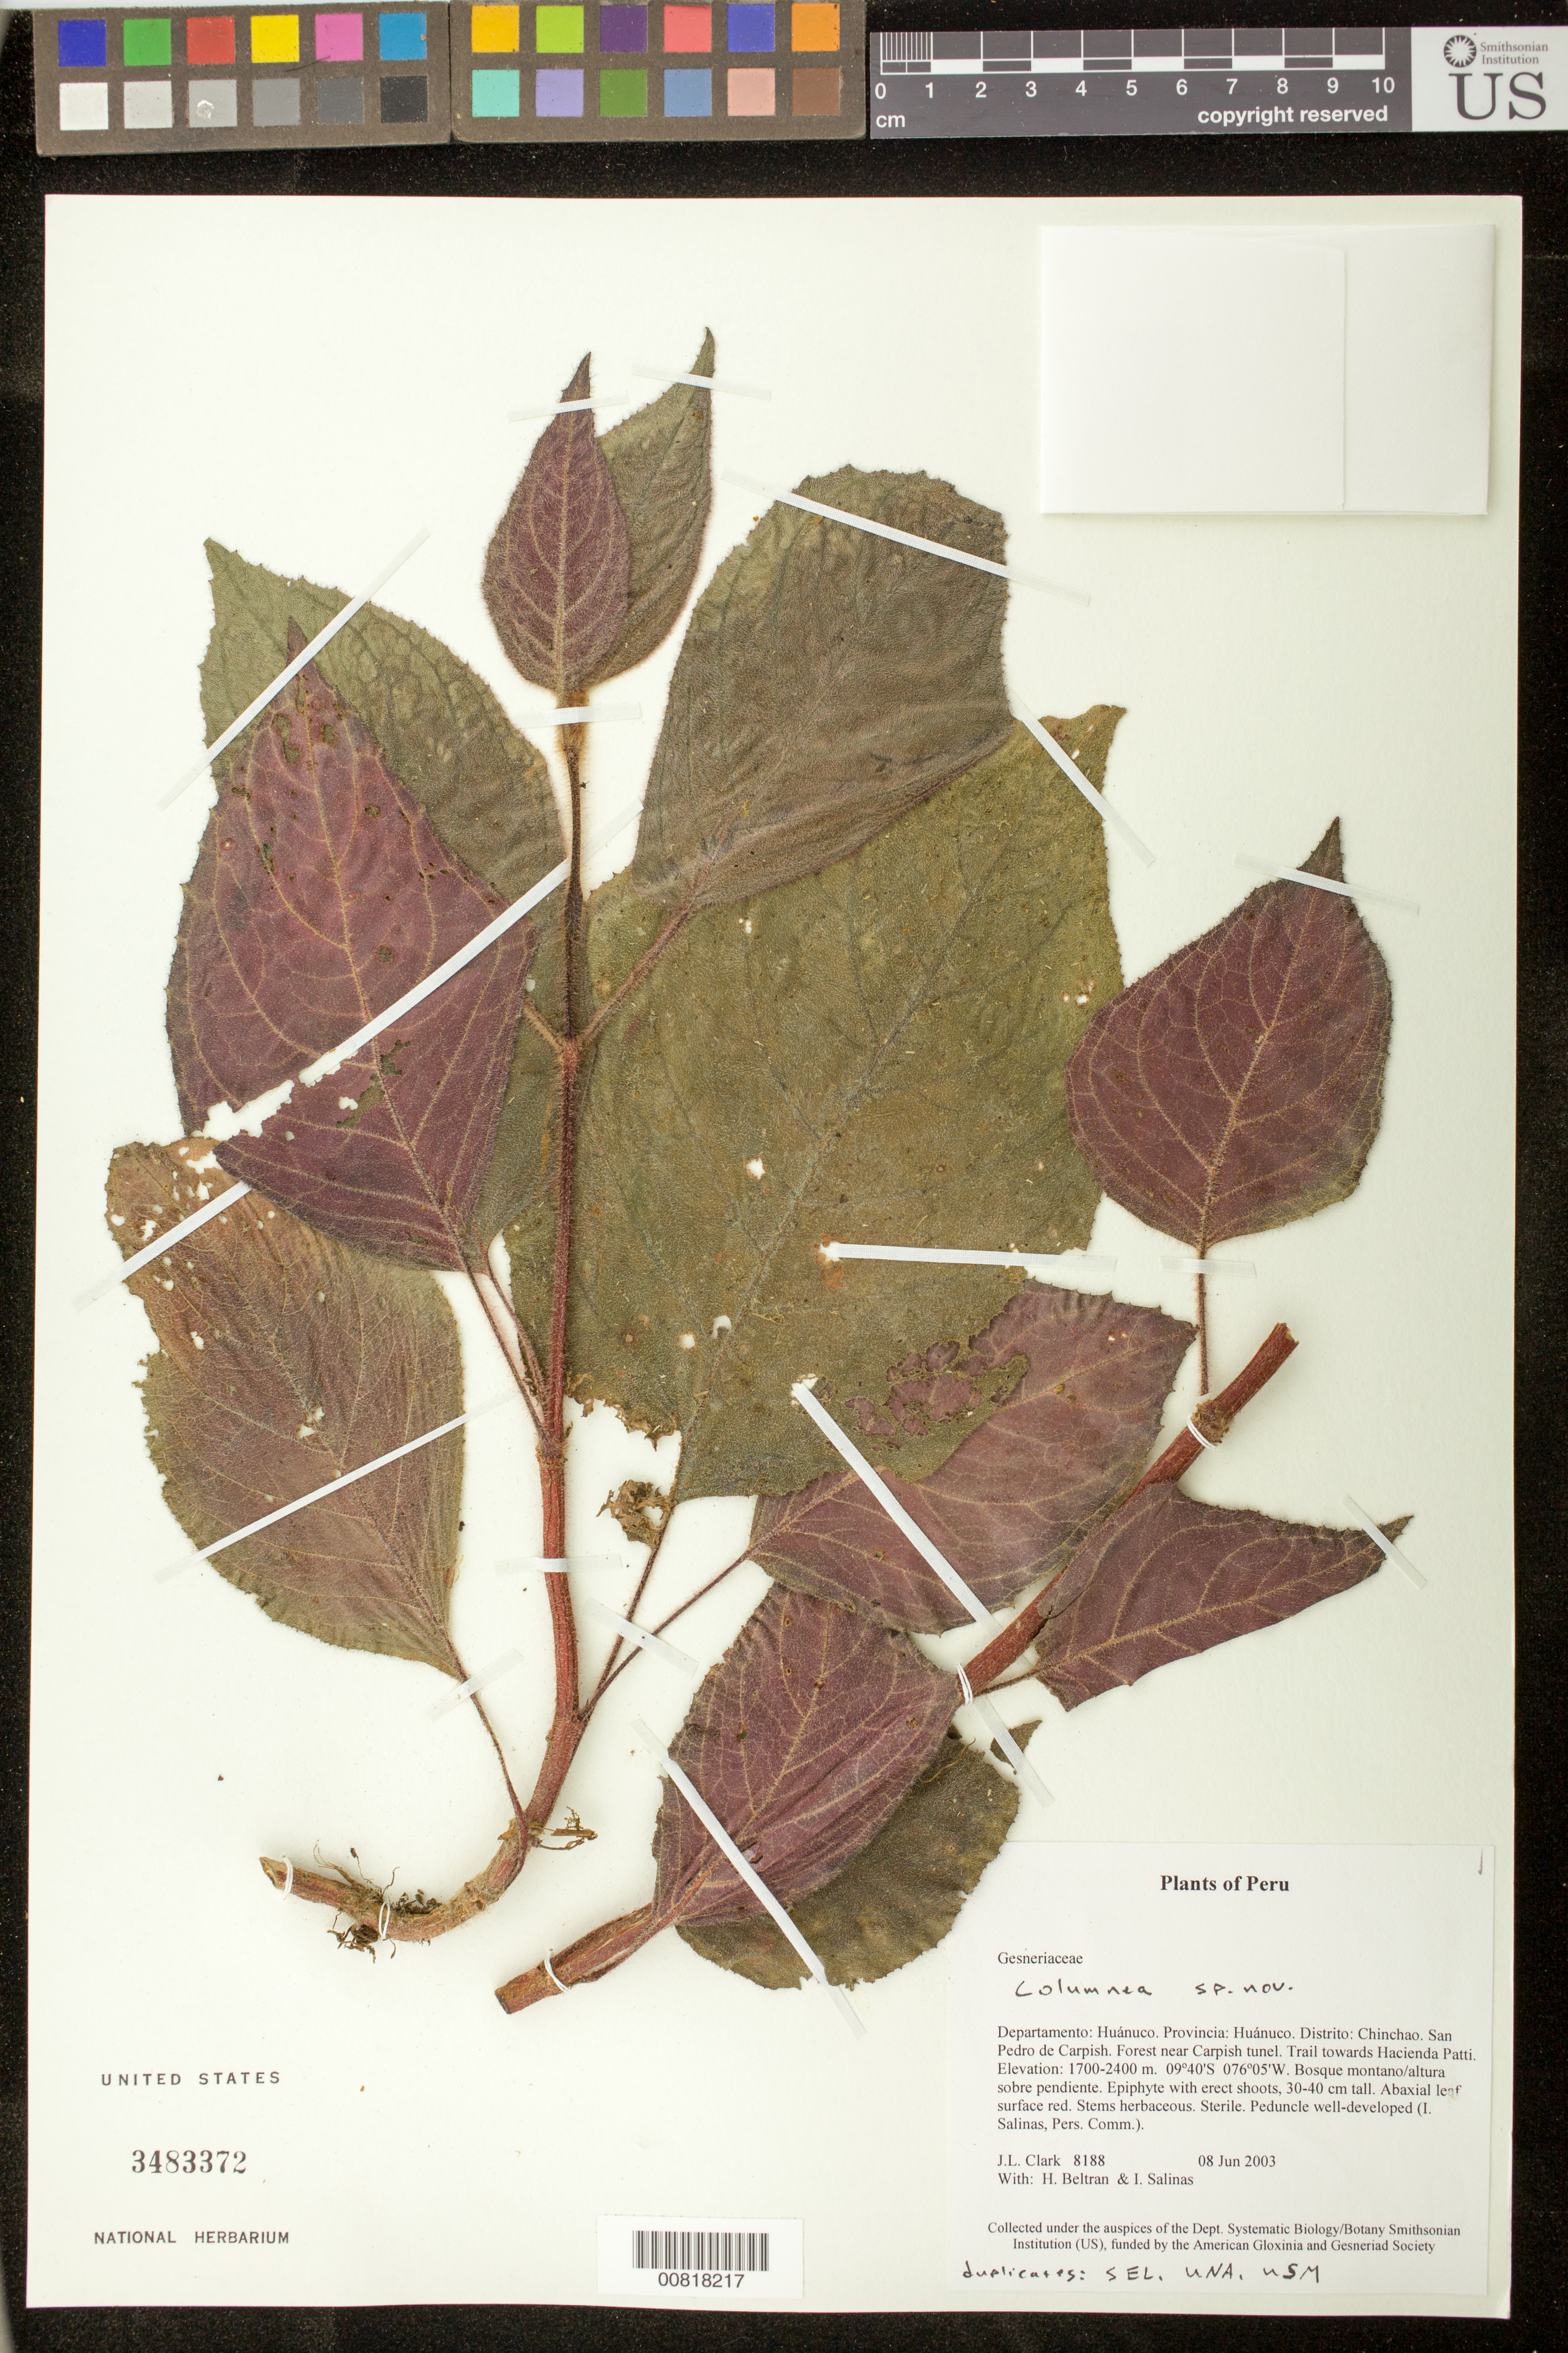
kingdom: Plantae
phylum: Tracheophyta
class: Magnoliopsida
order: Lamiales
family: Gesneriaceae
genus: Columnea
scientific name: Columnea sp. nov.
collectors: J. L. Clark, H. Beltran & I. Salinas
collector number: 8188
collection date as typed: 08 Jun 2003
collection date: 2003-06-08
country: Peru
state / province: Huánuco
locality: Huánuco. Distrito: Chinchao. San Pedro de Carpish. Forest near Carpish tunel. Trail towards Hacienda Patti.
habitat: Bosque montano/altura sobre pendiente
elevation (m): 1700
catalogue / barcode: US 3483372